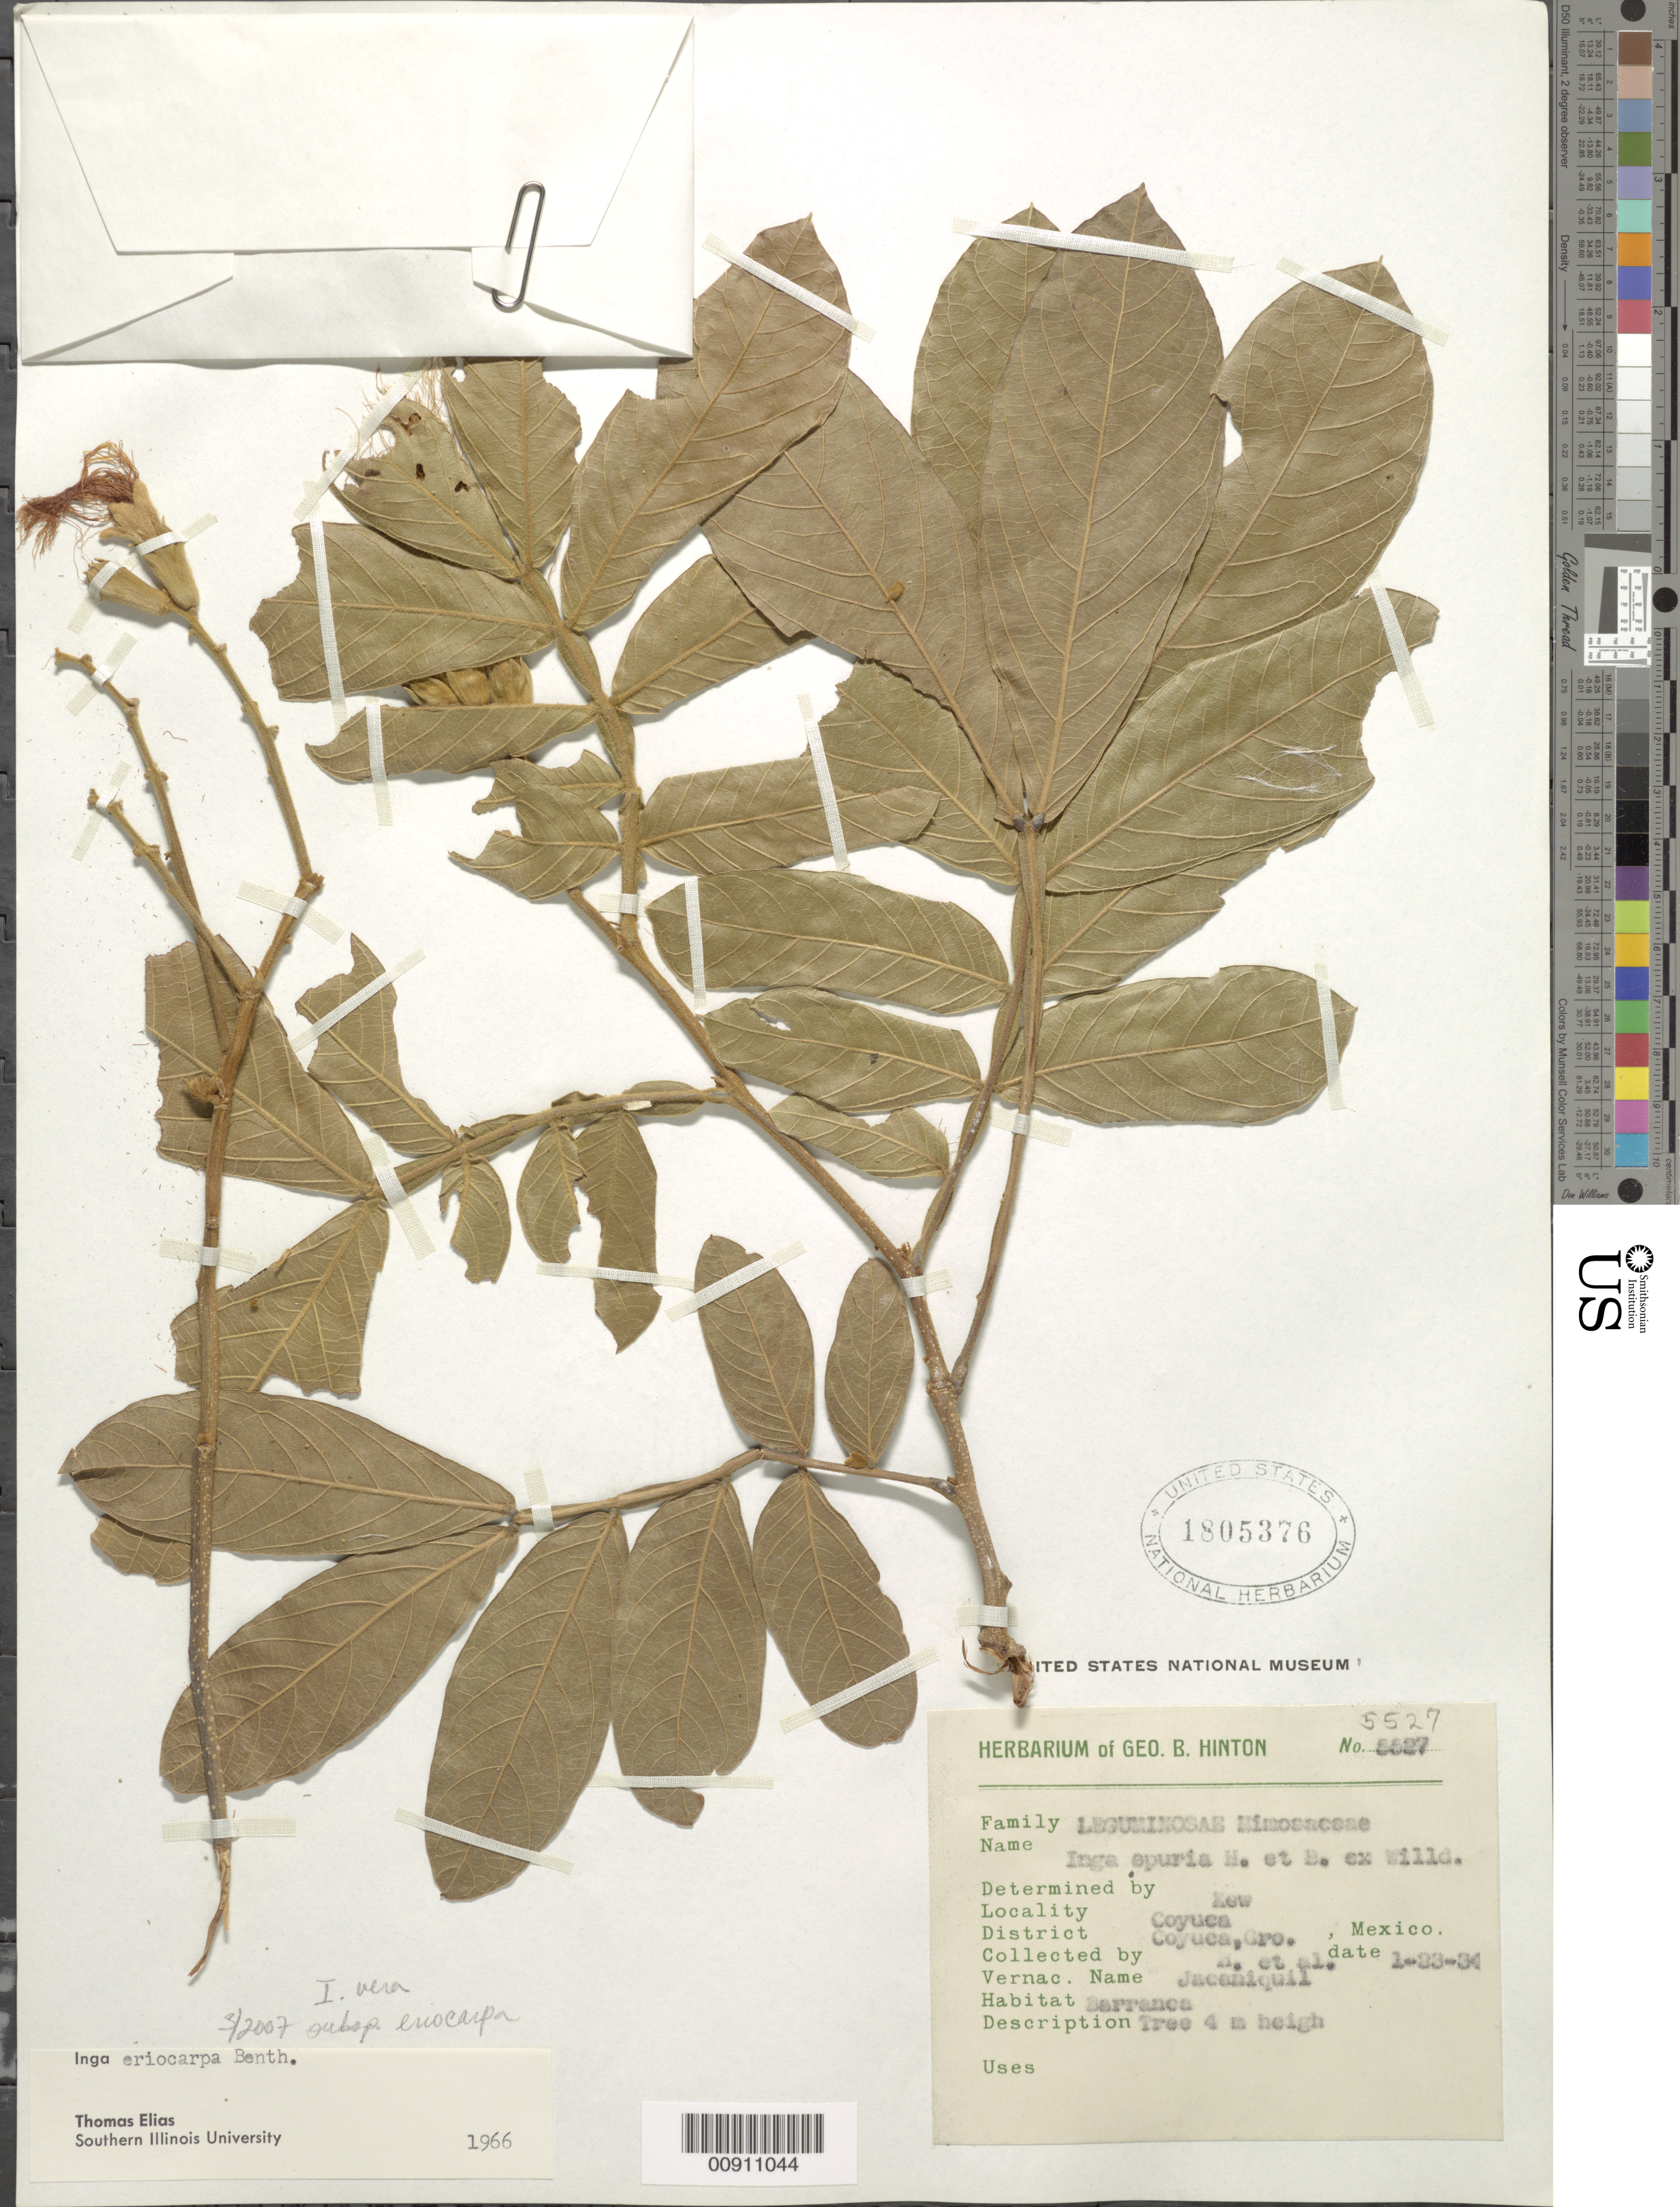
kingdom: Plantae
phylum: Tracheophyta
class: Magnoliopsida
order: Fabales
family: Fabaceae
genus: Inga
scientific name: Inga vera subsp. eriocarpa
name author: (Benth.) J. León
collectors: G. B. Hinton & et al.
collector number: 5527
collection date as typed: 23 Jan 1934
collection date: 1934-01-23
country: Mexico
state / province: Guerrero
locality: Coyuca, District Coyuca, Guerrero.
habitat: Barranca.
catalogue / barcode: US 1805376